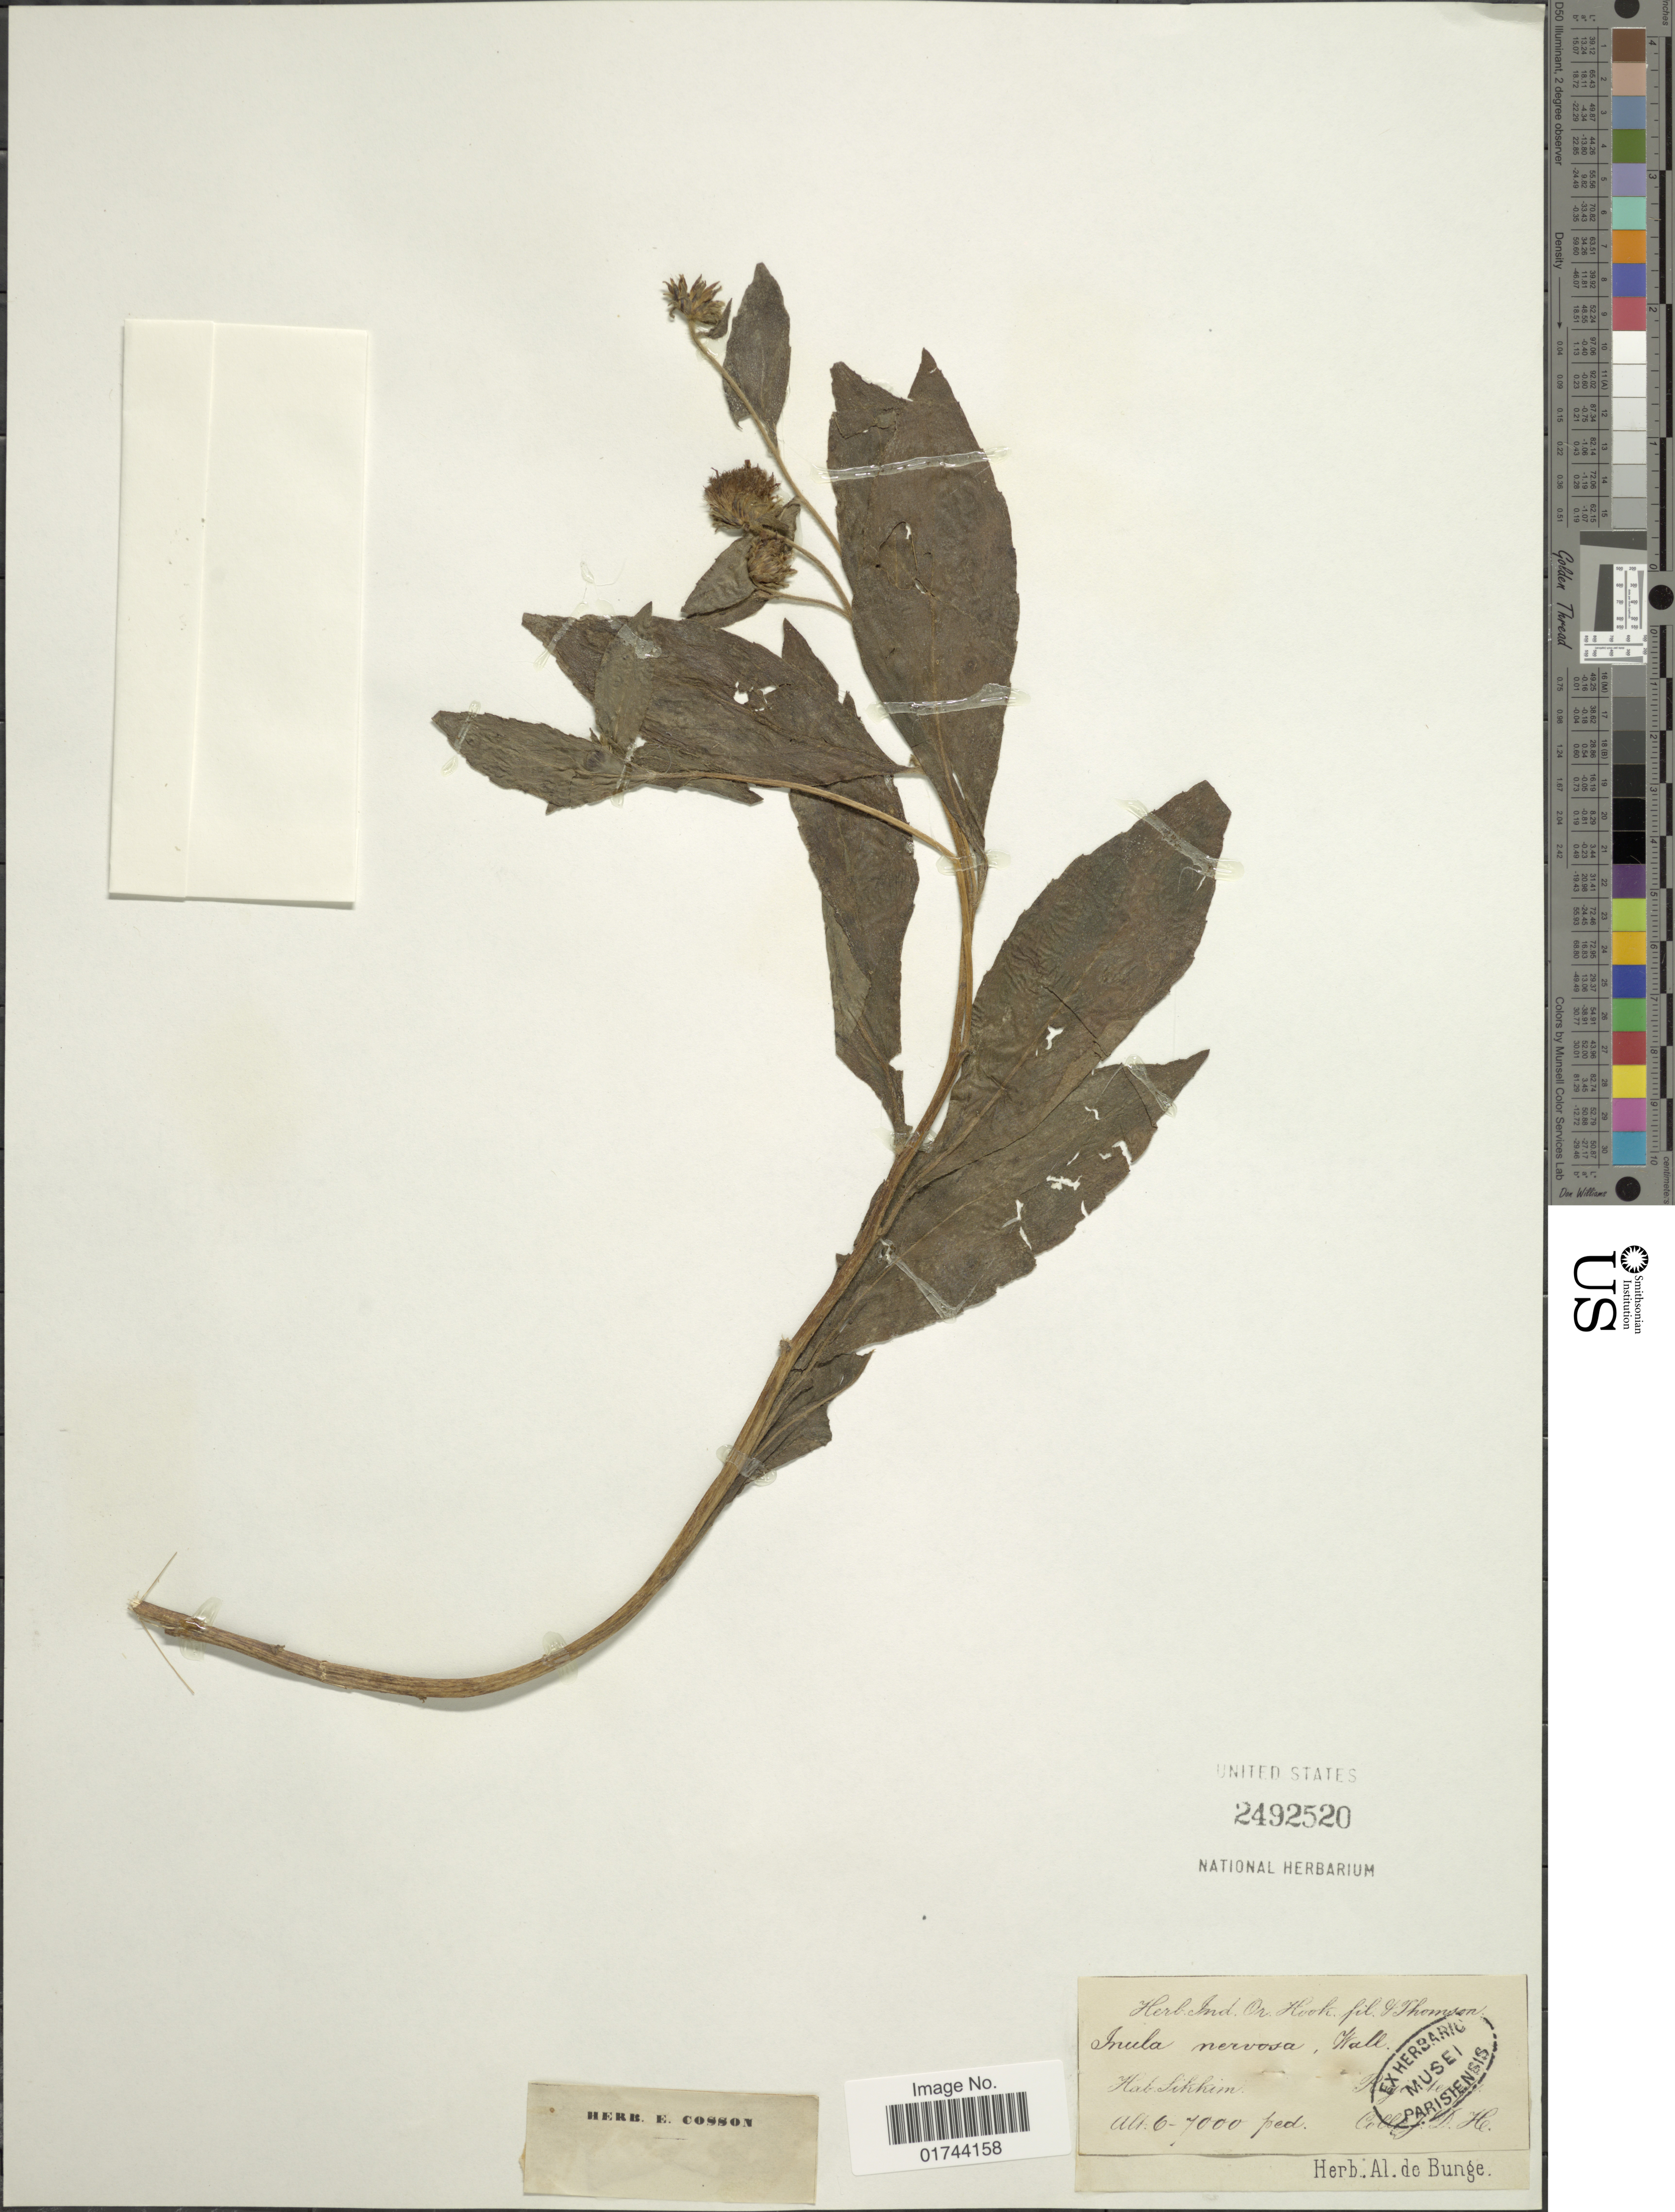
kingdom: Plantae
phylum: Tracheophyta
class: Magnoliopsida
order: Asterales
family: Asteraceae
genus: Inula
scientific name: Inula nervosa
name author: Wall. ex DC.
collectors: J. D. Hooker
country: India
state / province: Sikkim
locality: Sikkim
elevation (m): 1829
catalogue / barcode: US 2492520